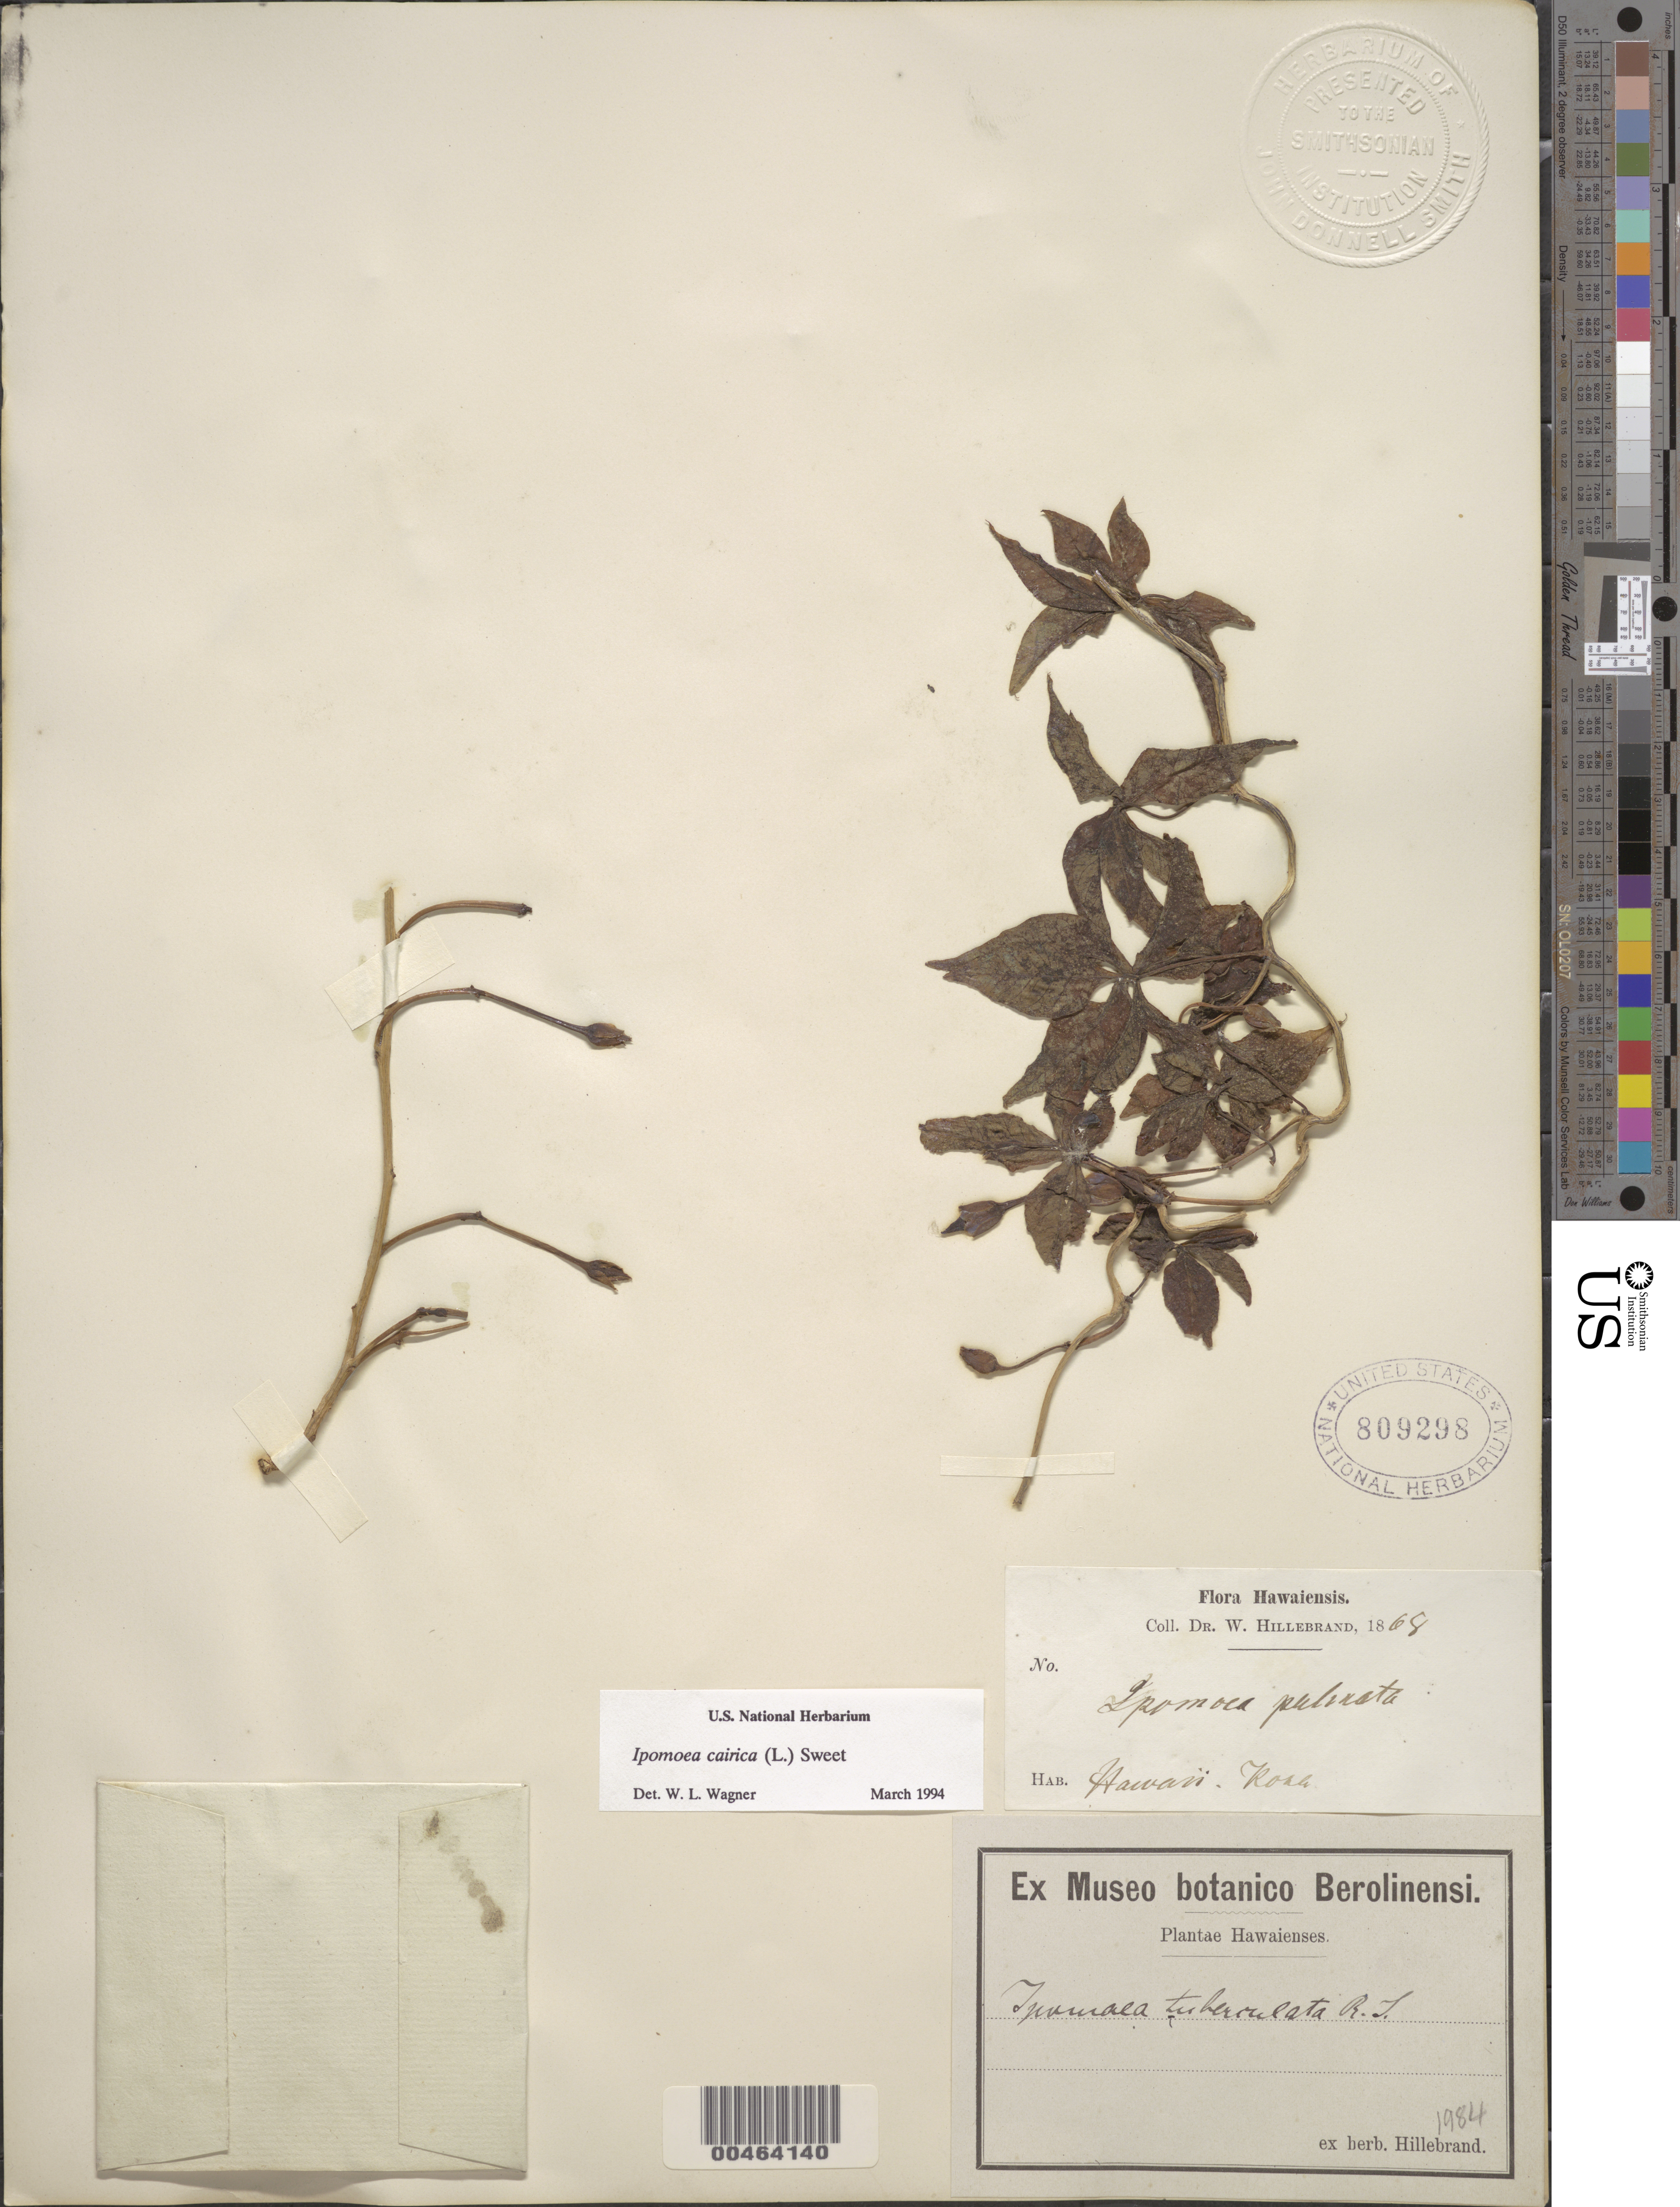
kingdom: Plantae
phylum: Tracheophyta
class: Magnoliopsida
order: Solanales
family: Convolvulaceae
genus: Ipomoea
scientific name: Ipomoea cairica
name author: (L.) Sweet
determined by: Wagner, W. L., (BOT), Smithsonian Institution - National Museum of Natural History (UNITED STATES)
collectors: W. Hillebrand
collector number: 1984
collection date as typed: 1868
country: United States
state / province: Hawaii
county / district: Hawaii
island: Hawaii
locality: Kona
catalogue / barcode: US 809298